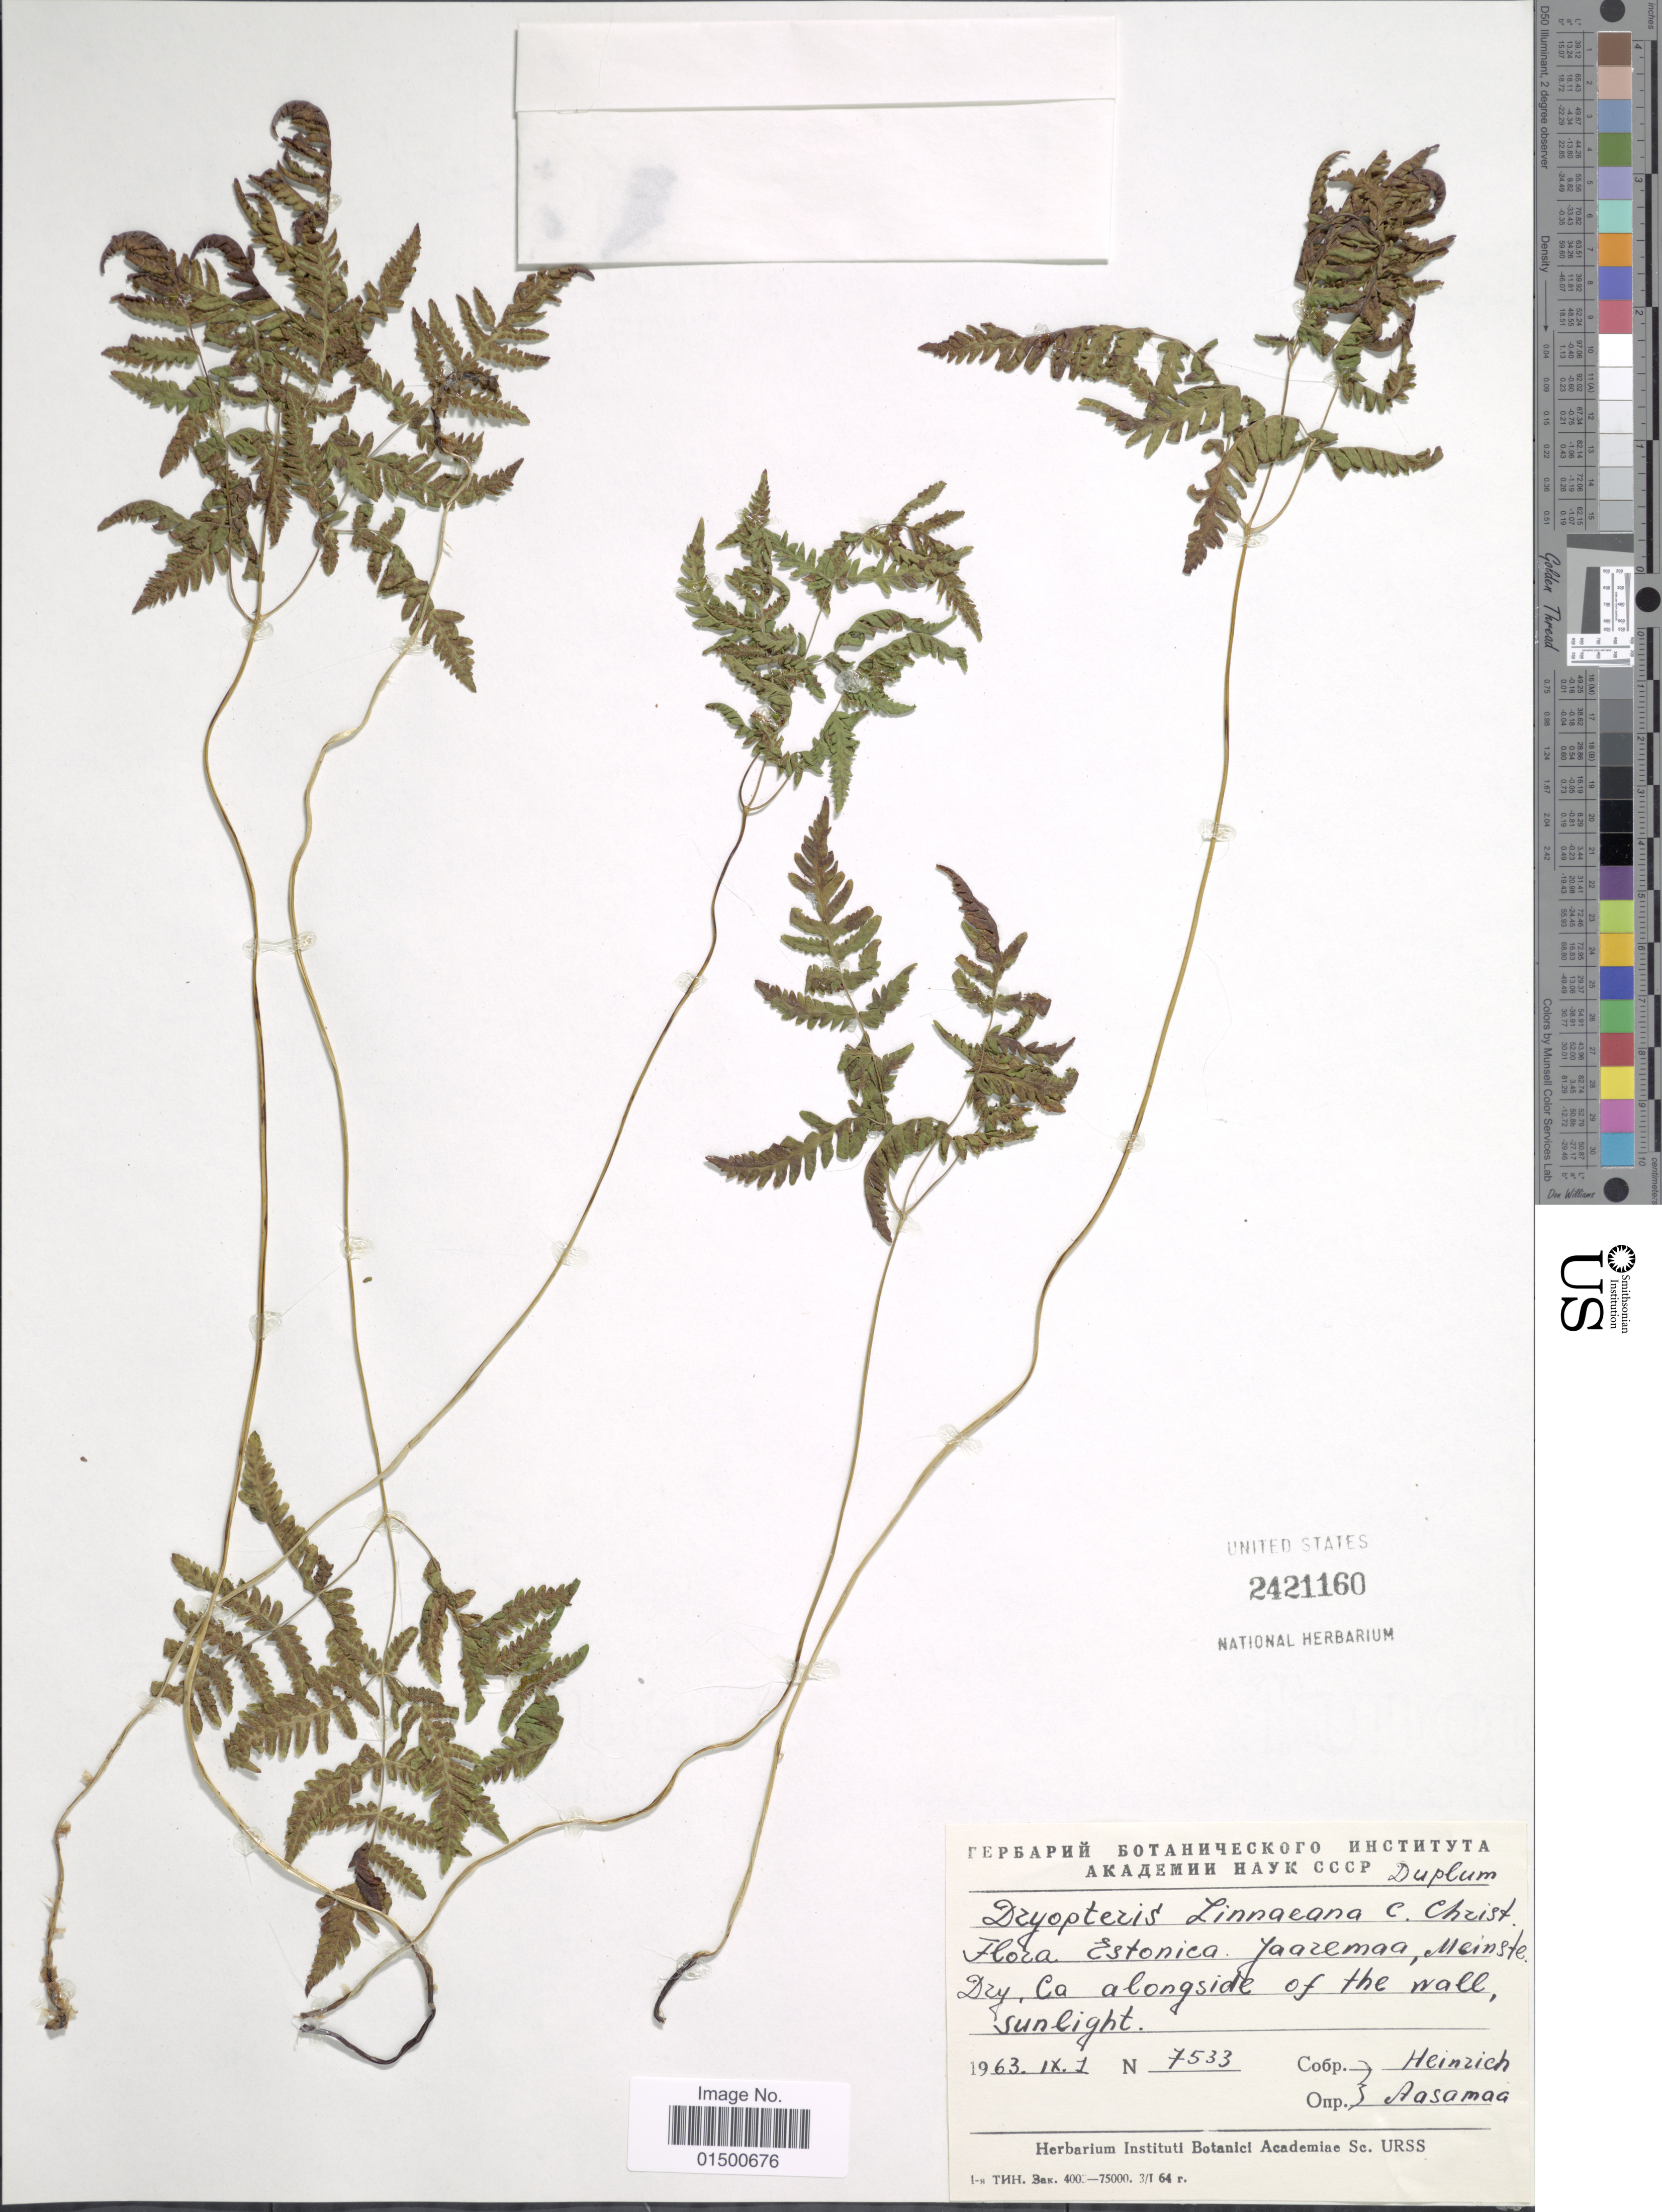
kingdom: Plantae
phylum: Tracheophyta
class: Polypodiopsida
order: Polypodiales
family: Cystopteridaceae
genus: Gymnocarpium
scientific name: Gymnocarpium disjunctum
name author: (Rupr.) Ching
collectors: Heinzich & H. Aasamaa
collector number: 7533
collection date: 1963-09-01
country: Estonia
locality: Jaazemaa, Meinste8, dry ca. along side of the wall, sunlight.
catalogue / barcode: US 2421160